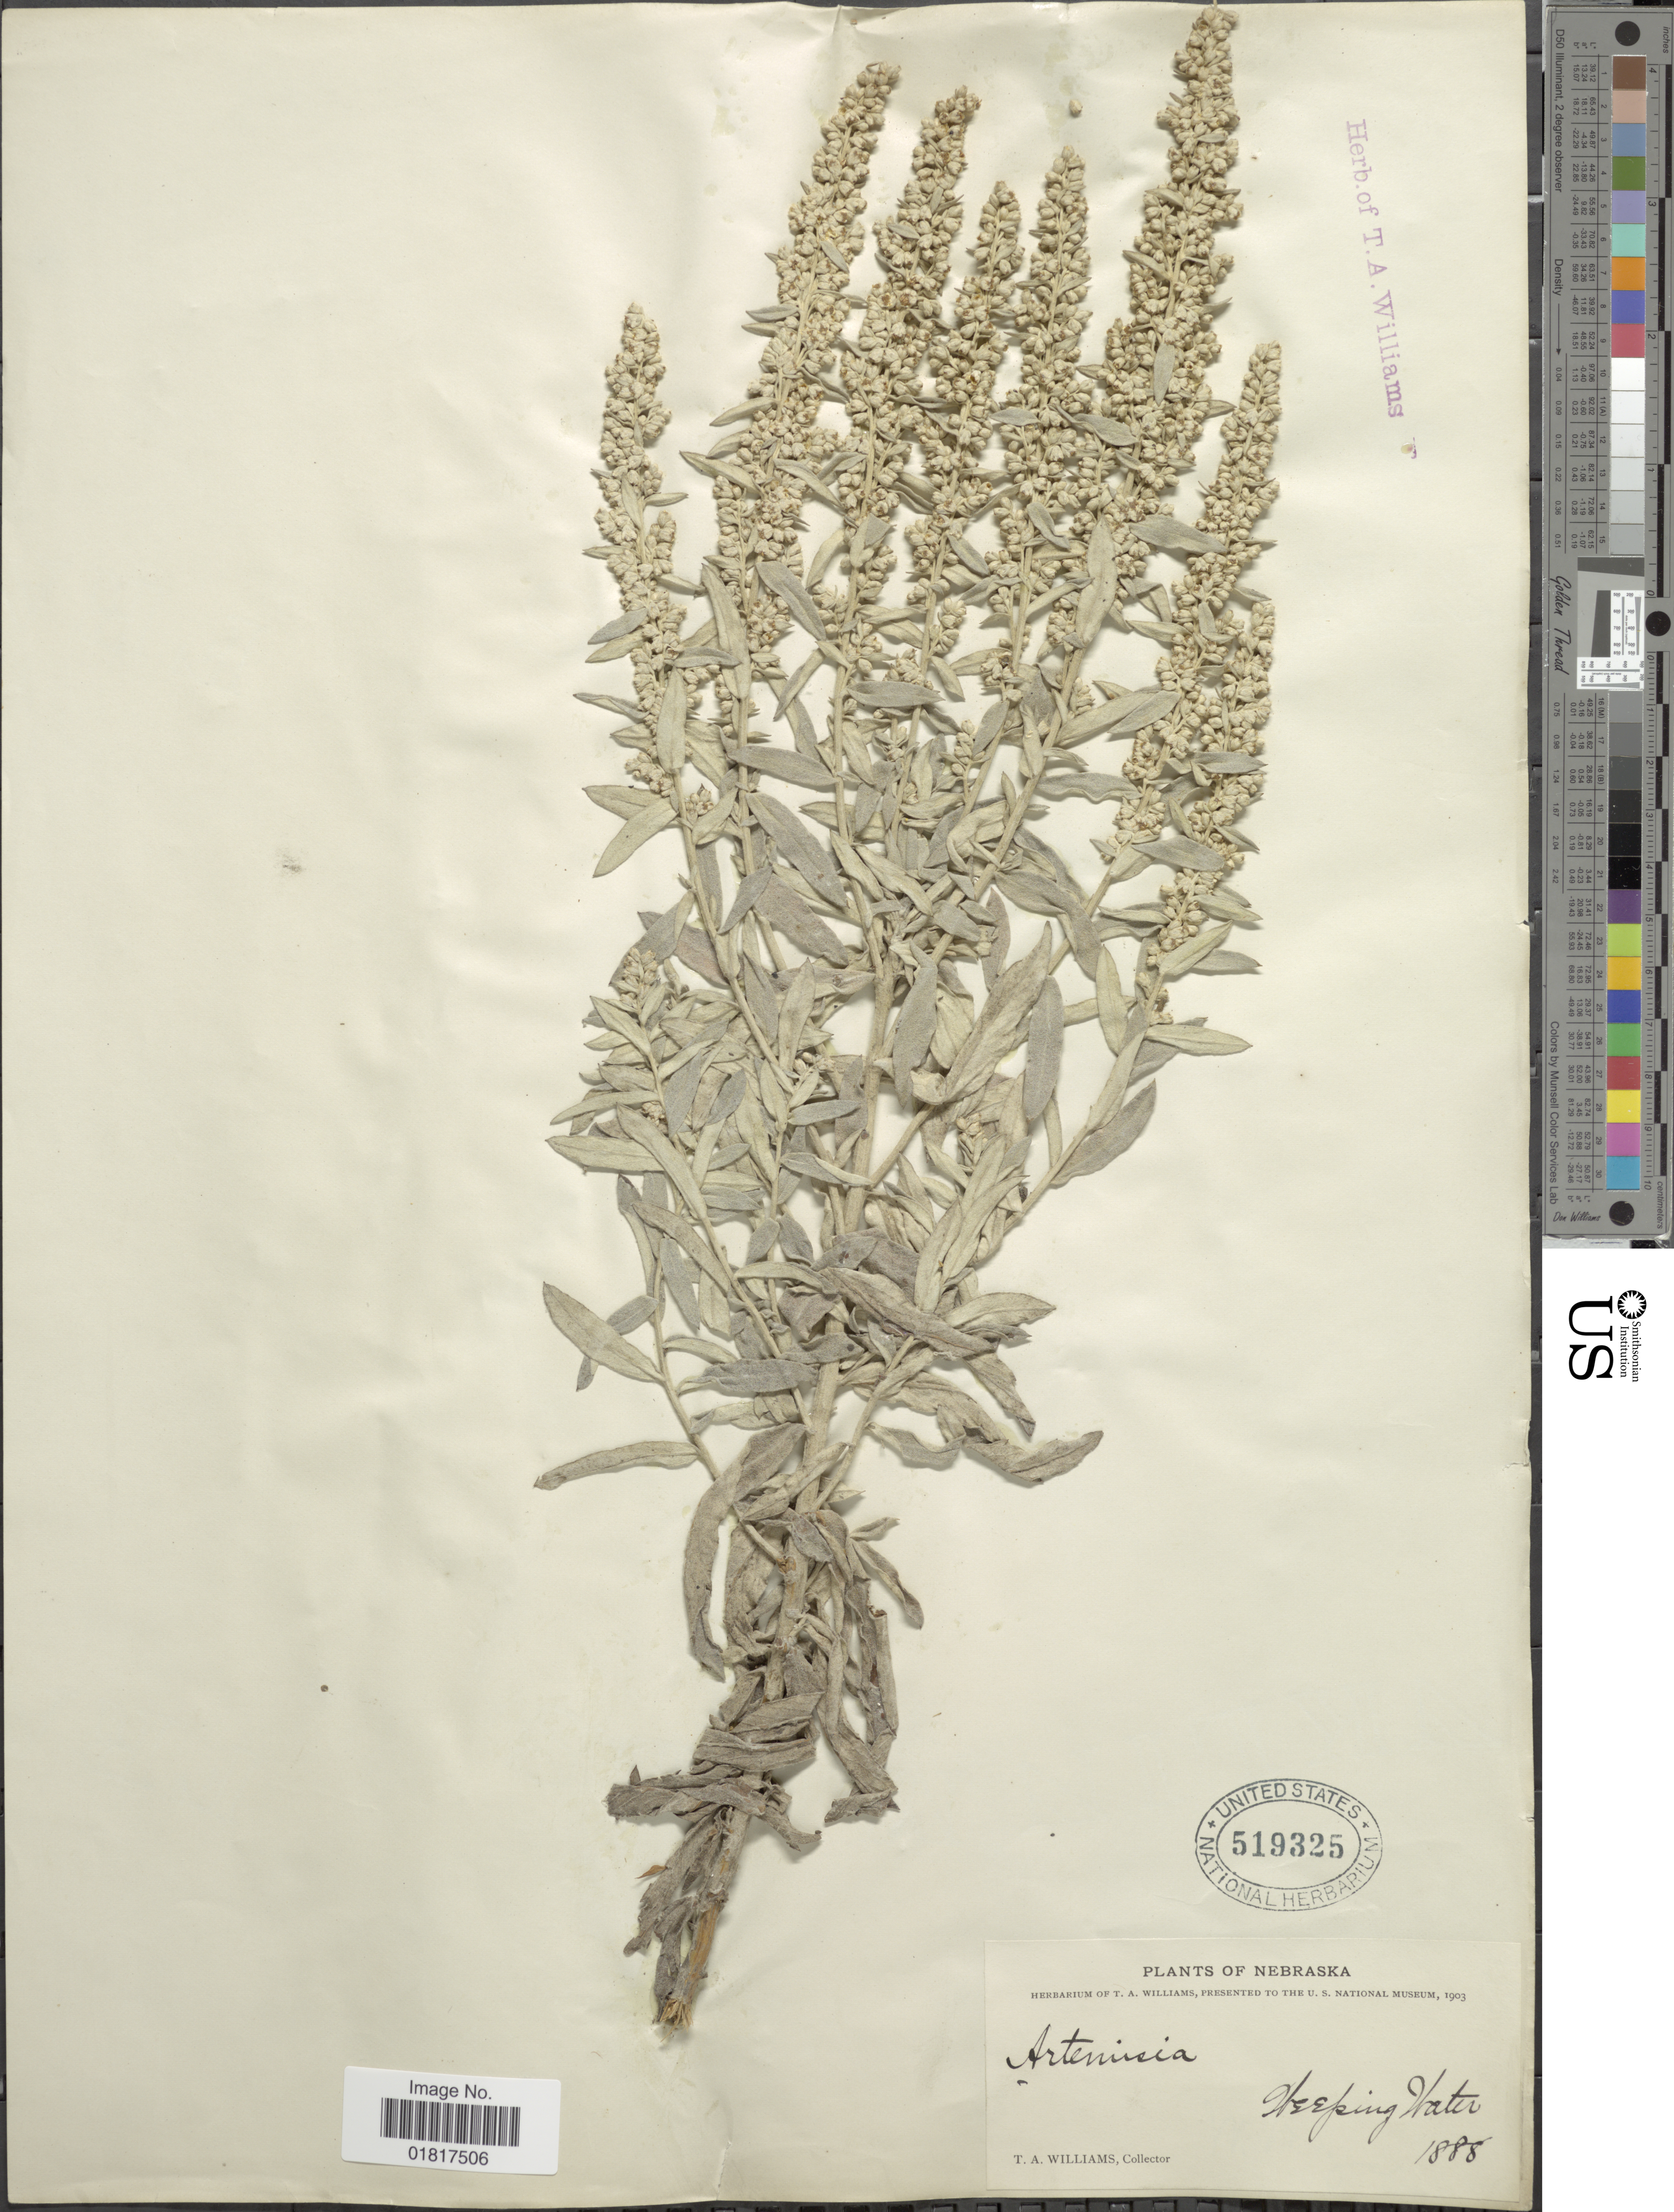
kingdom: Plantae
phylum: Tracheophyta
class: Magnoliopsida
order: Asterales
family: Asteraceae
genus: Artemisia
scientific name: Artemisia sp.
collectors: T. A. Williams (herbarium)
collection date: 1888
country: United States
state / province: Nebraska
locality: Weeping Water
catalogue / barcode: US 519325